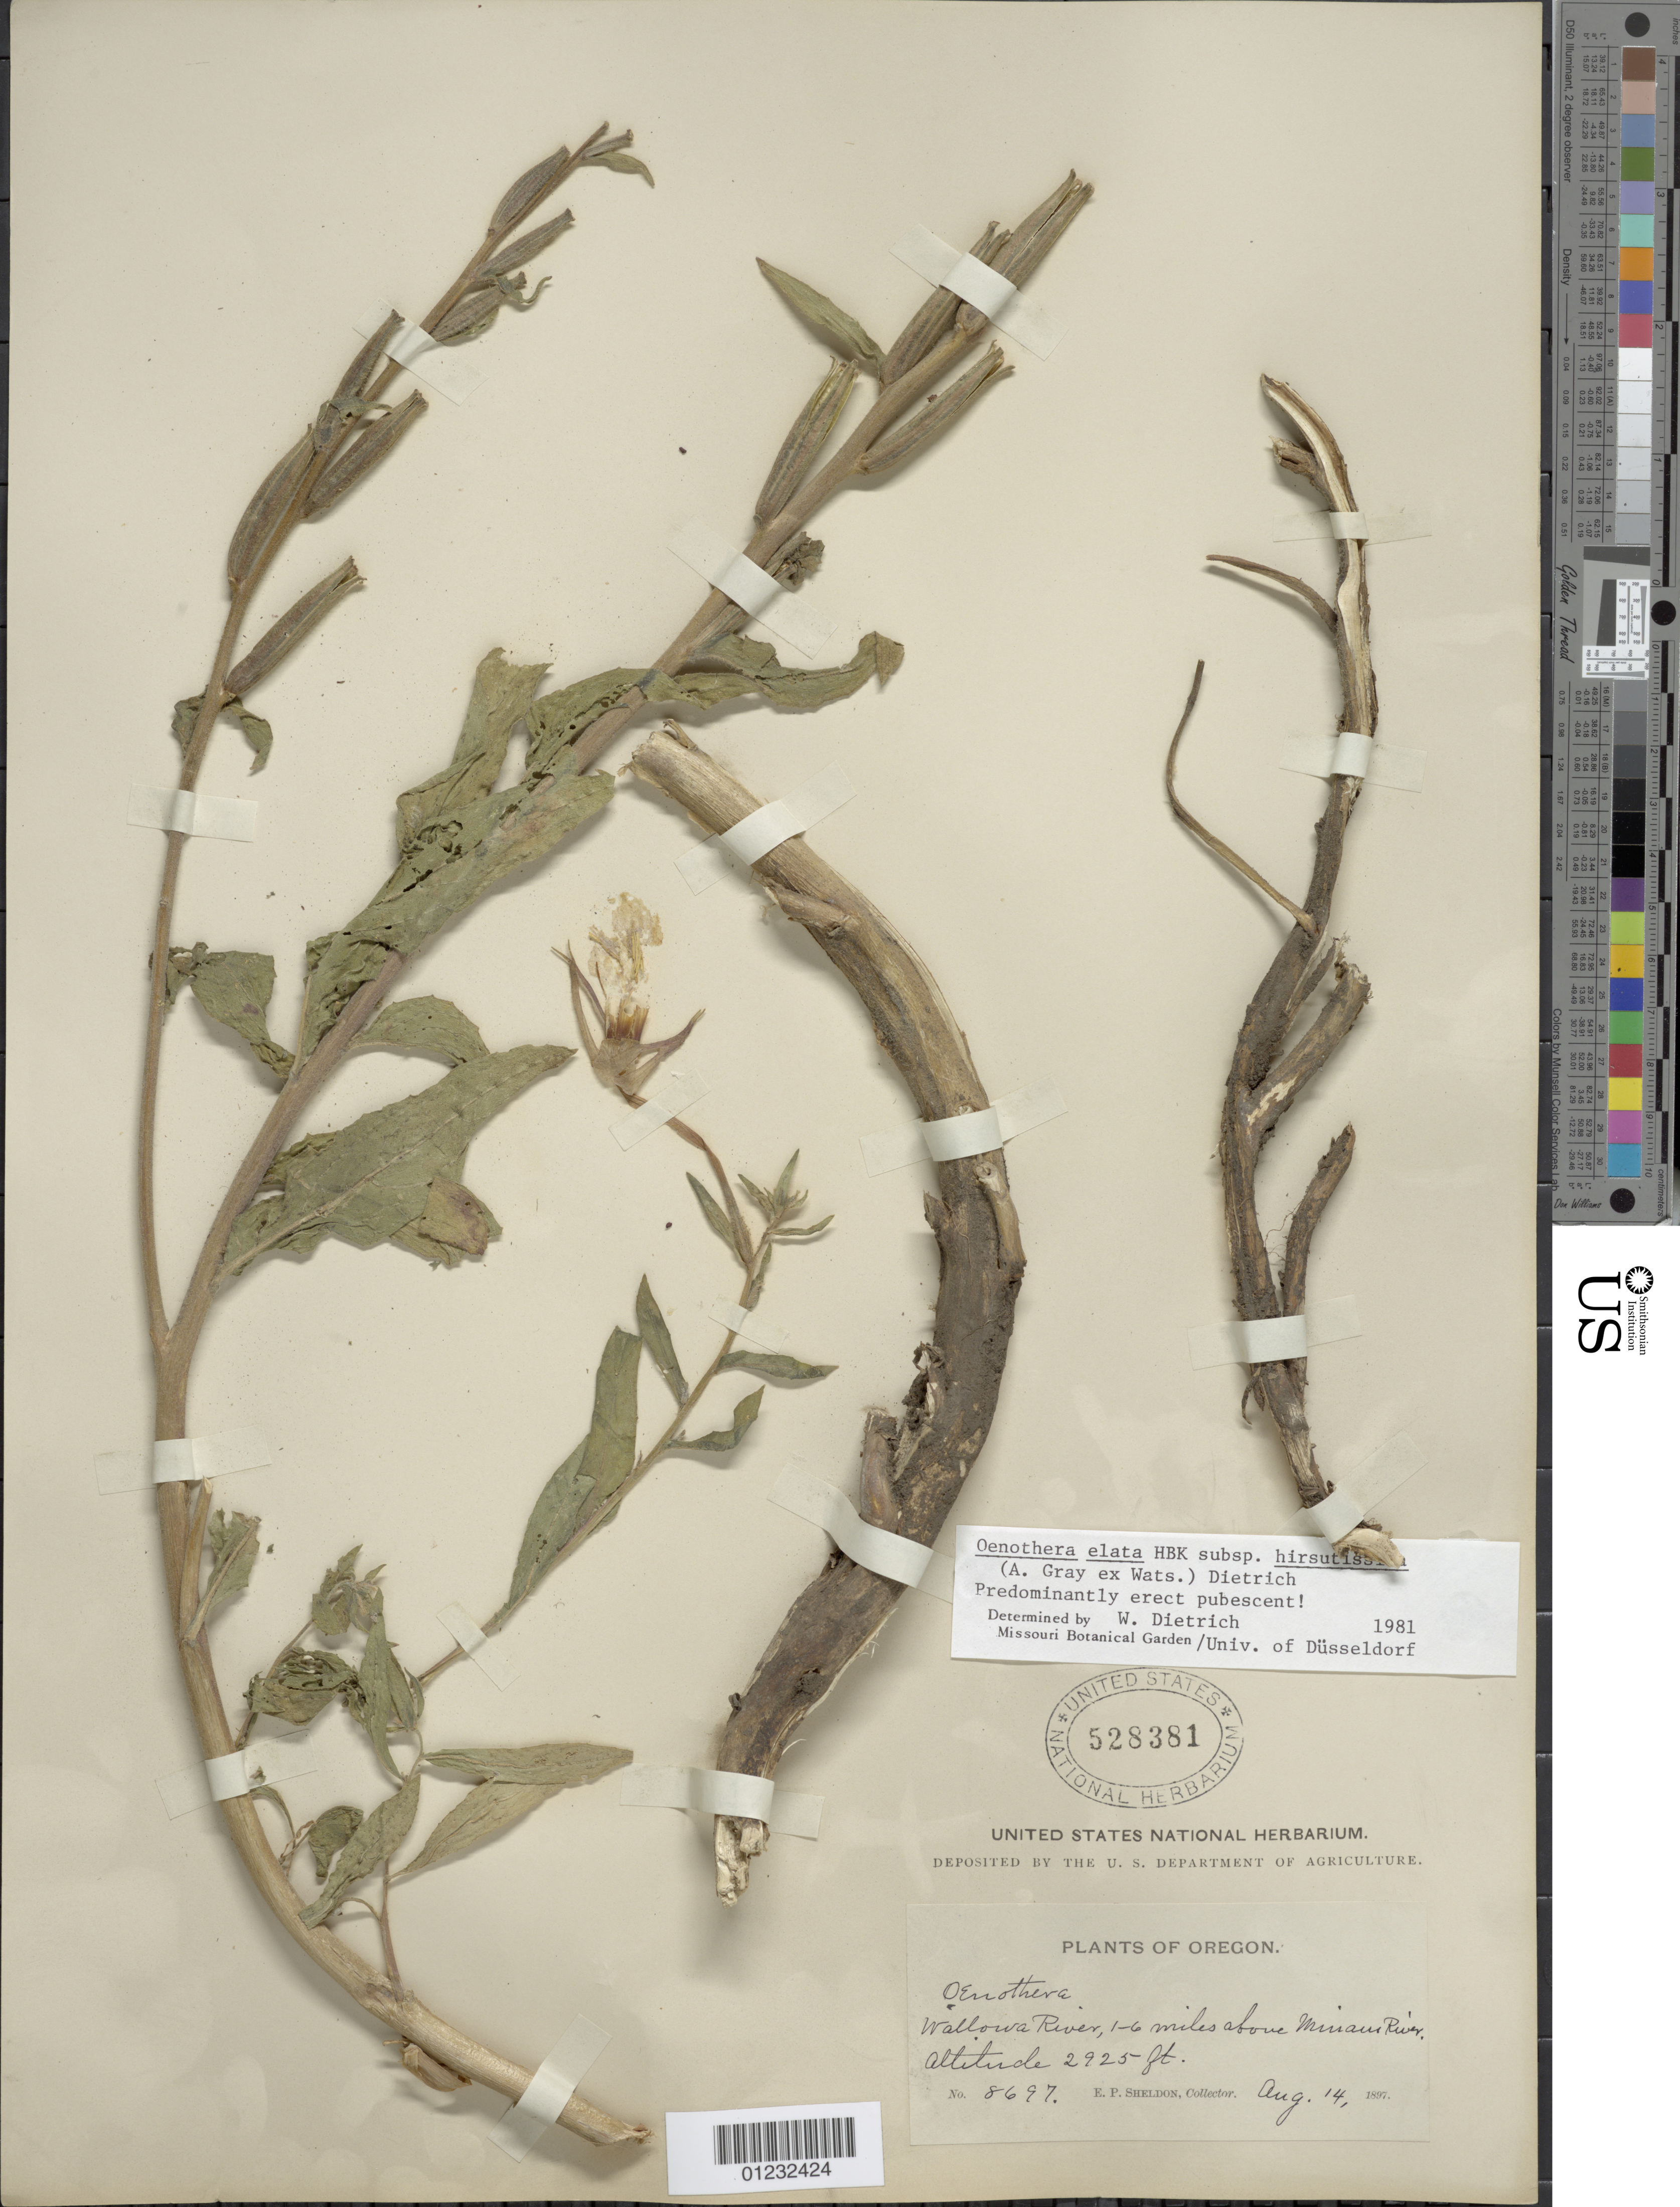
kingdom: Plantae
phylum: Tracheophyta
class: Magnoliopsida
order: Myrtales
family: Onagraceae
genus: Oenothera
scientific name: Oenothera elata subsp. hirsutissima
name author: (A. Gray ex S. Watson) W. Dietr.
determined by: Dietrich, W.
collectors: E. P. Sheldon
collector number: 8697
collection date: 1897-08-14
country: United States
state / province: Oregon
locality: Wallowa River, 1-6 miles above Miriam River.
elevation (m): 892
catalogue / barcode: US 528381